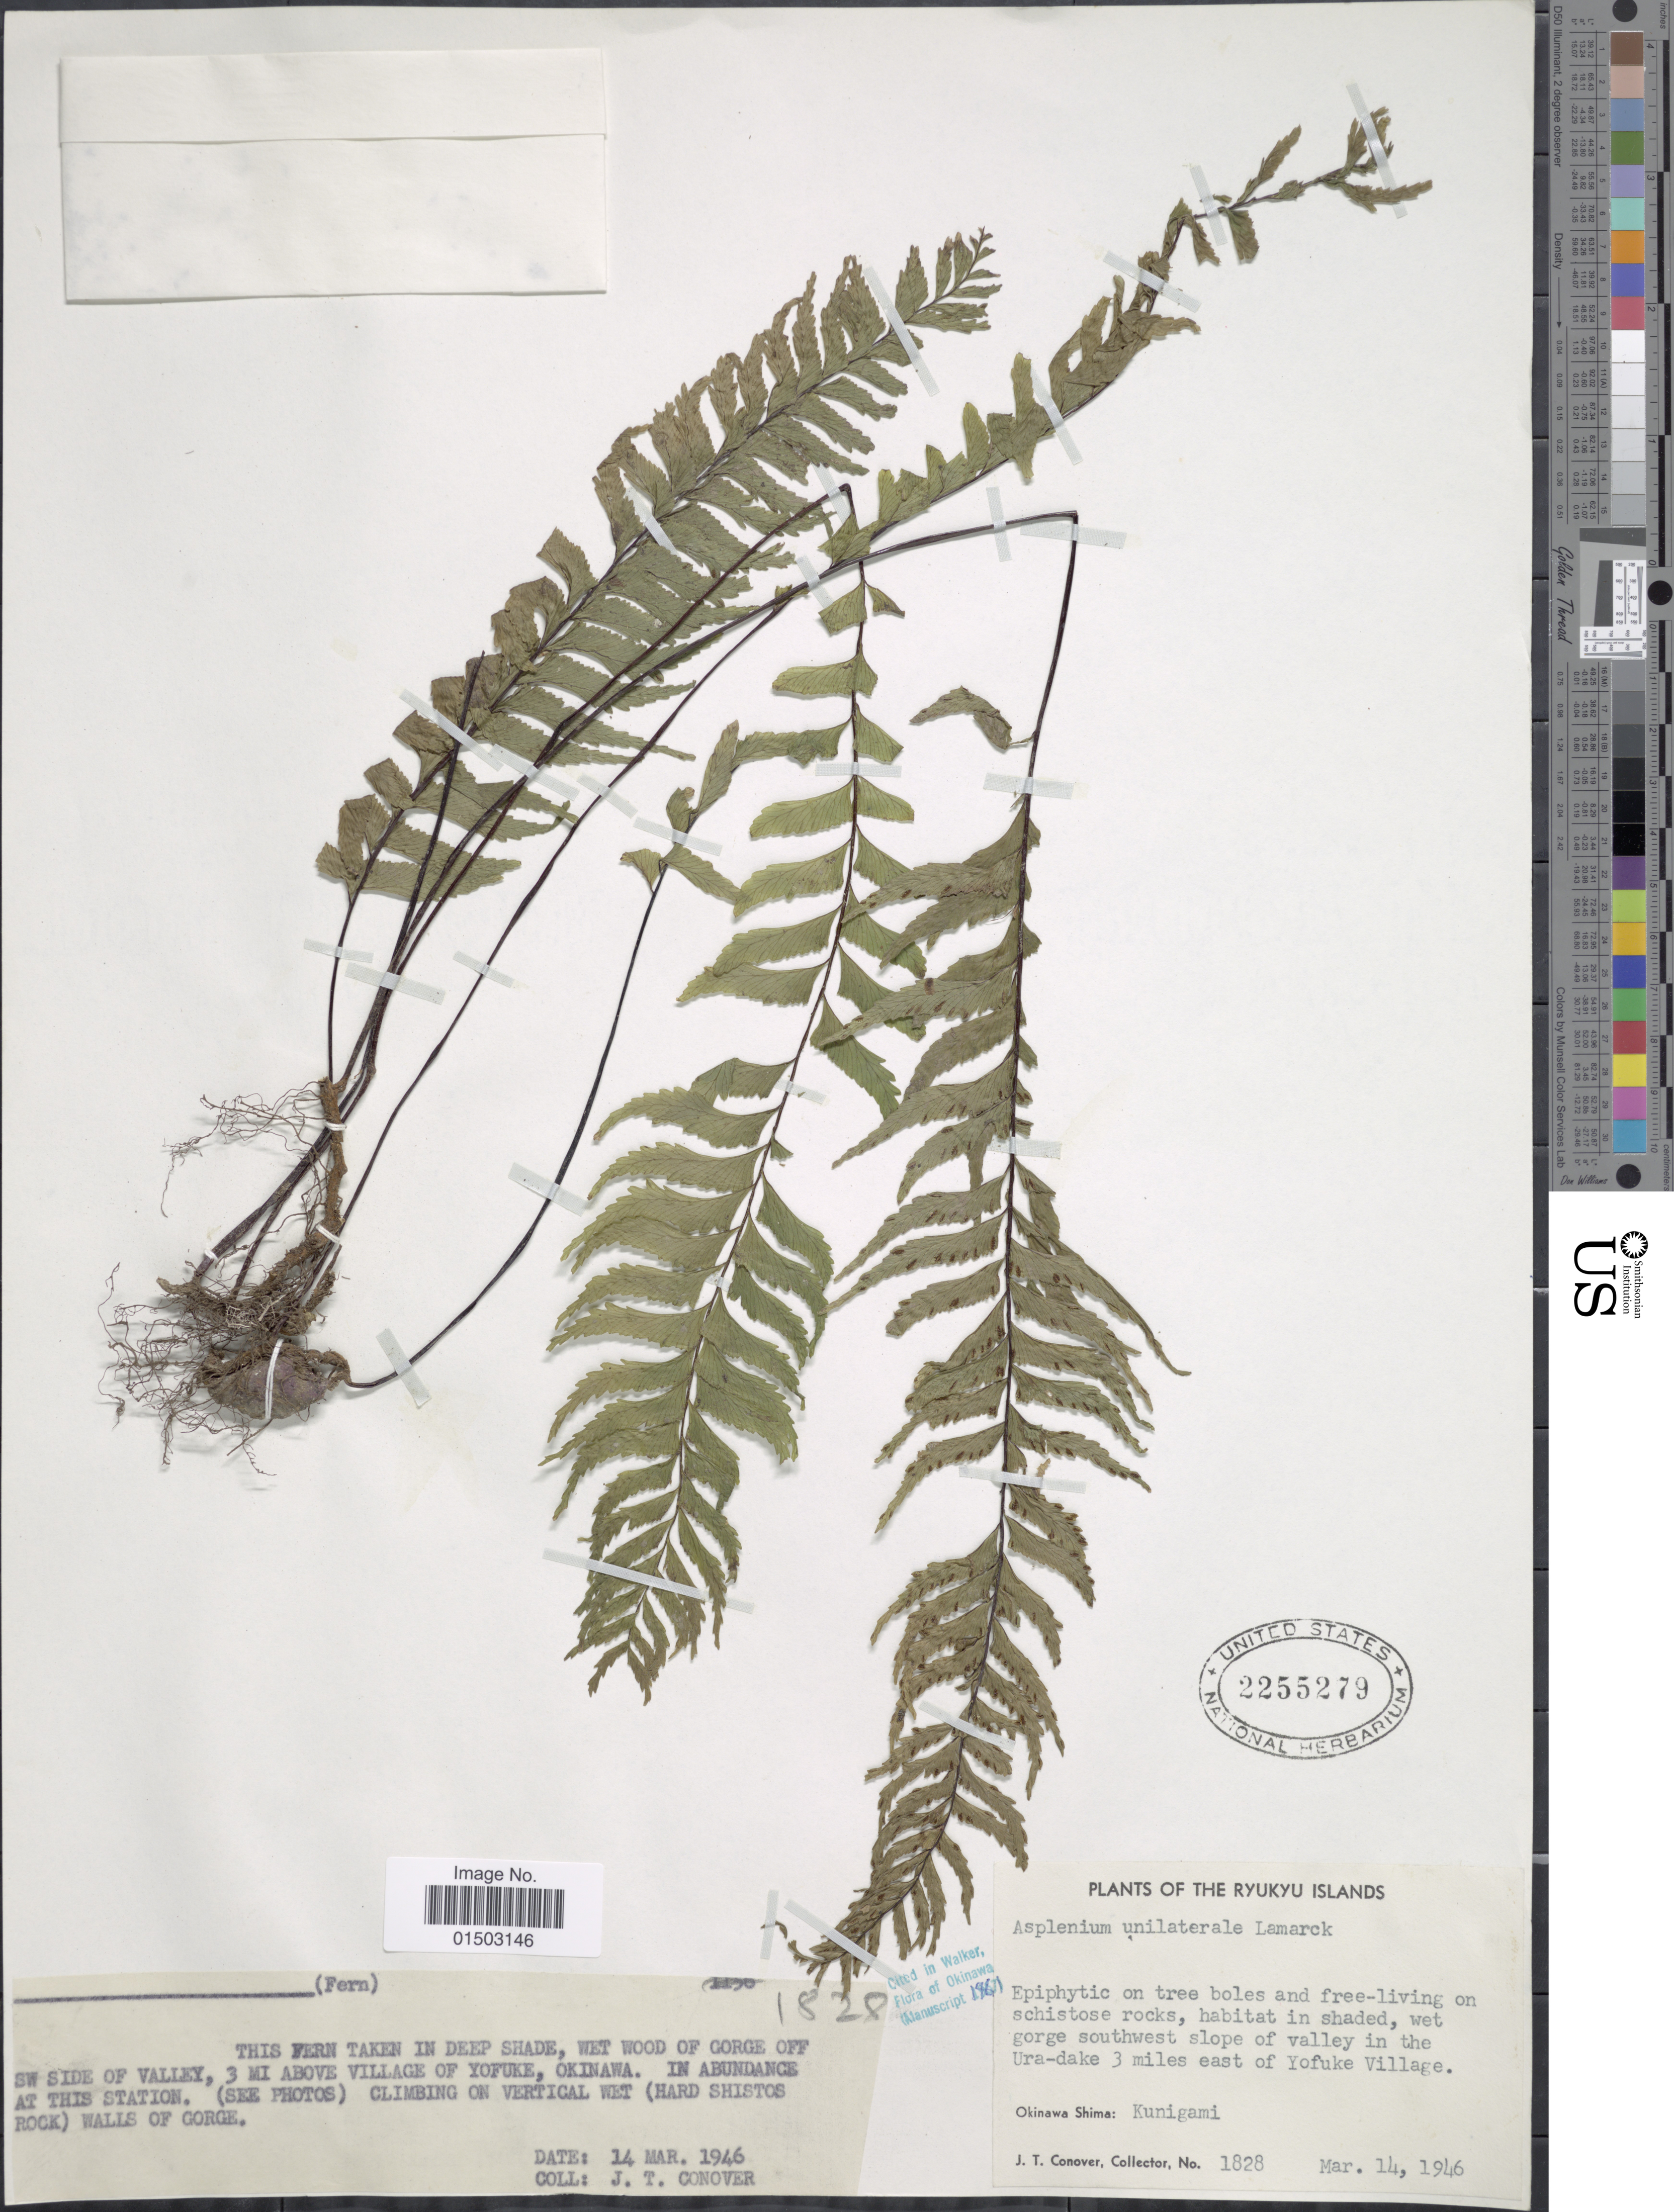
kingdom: Plantae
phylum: Tracheophyta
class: Polypodiopsida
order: Polypodiales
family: Aspleniaceae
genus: Hymenasplenium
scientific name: Hymenasplenium unilaterale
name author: (Lam.) Hayata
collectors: J. T. Conover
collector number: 1828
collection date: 1946-03-14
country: Japan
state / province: Okinawa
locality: Ryukyu Islands. Southwest slope of valley in the Ura-dake 3 miles east of Yofuke Village. Okinawa Shima: Kunigawa.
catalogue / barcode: US 2255279